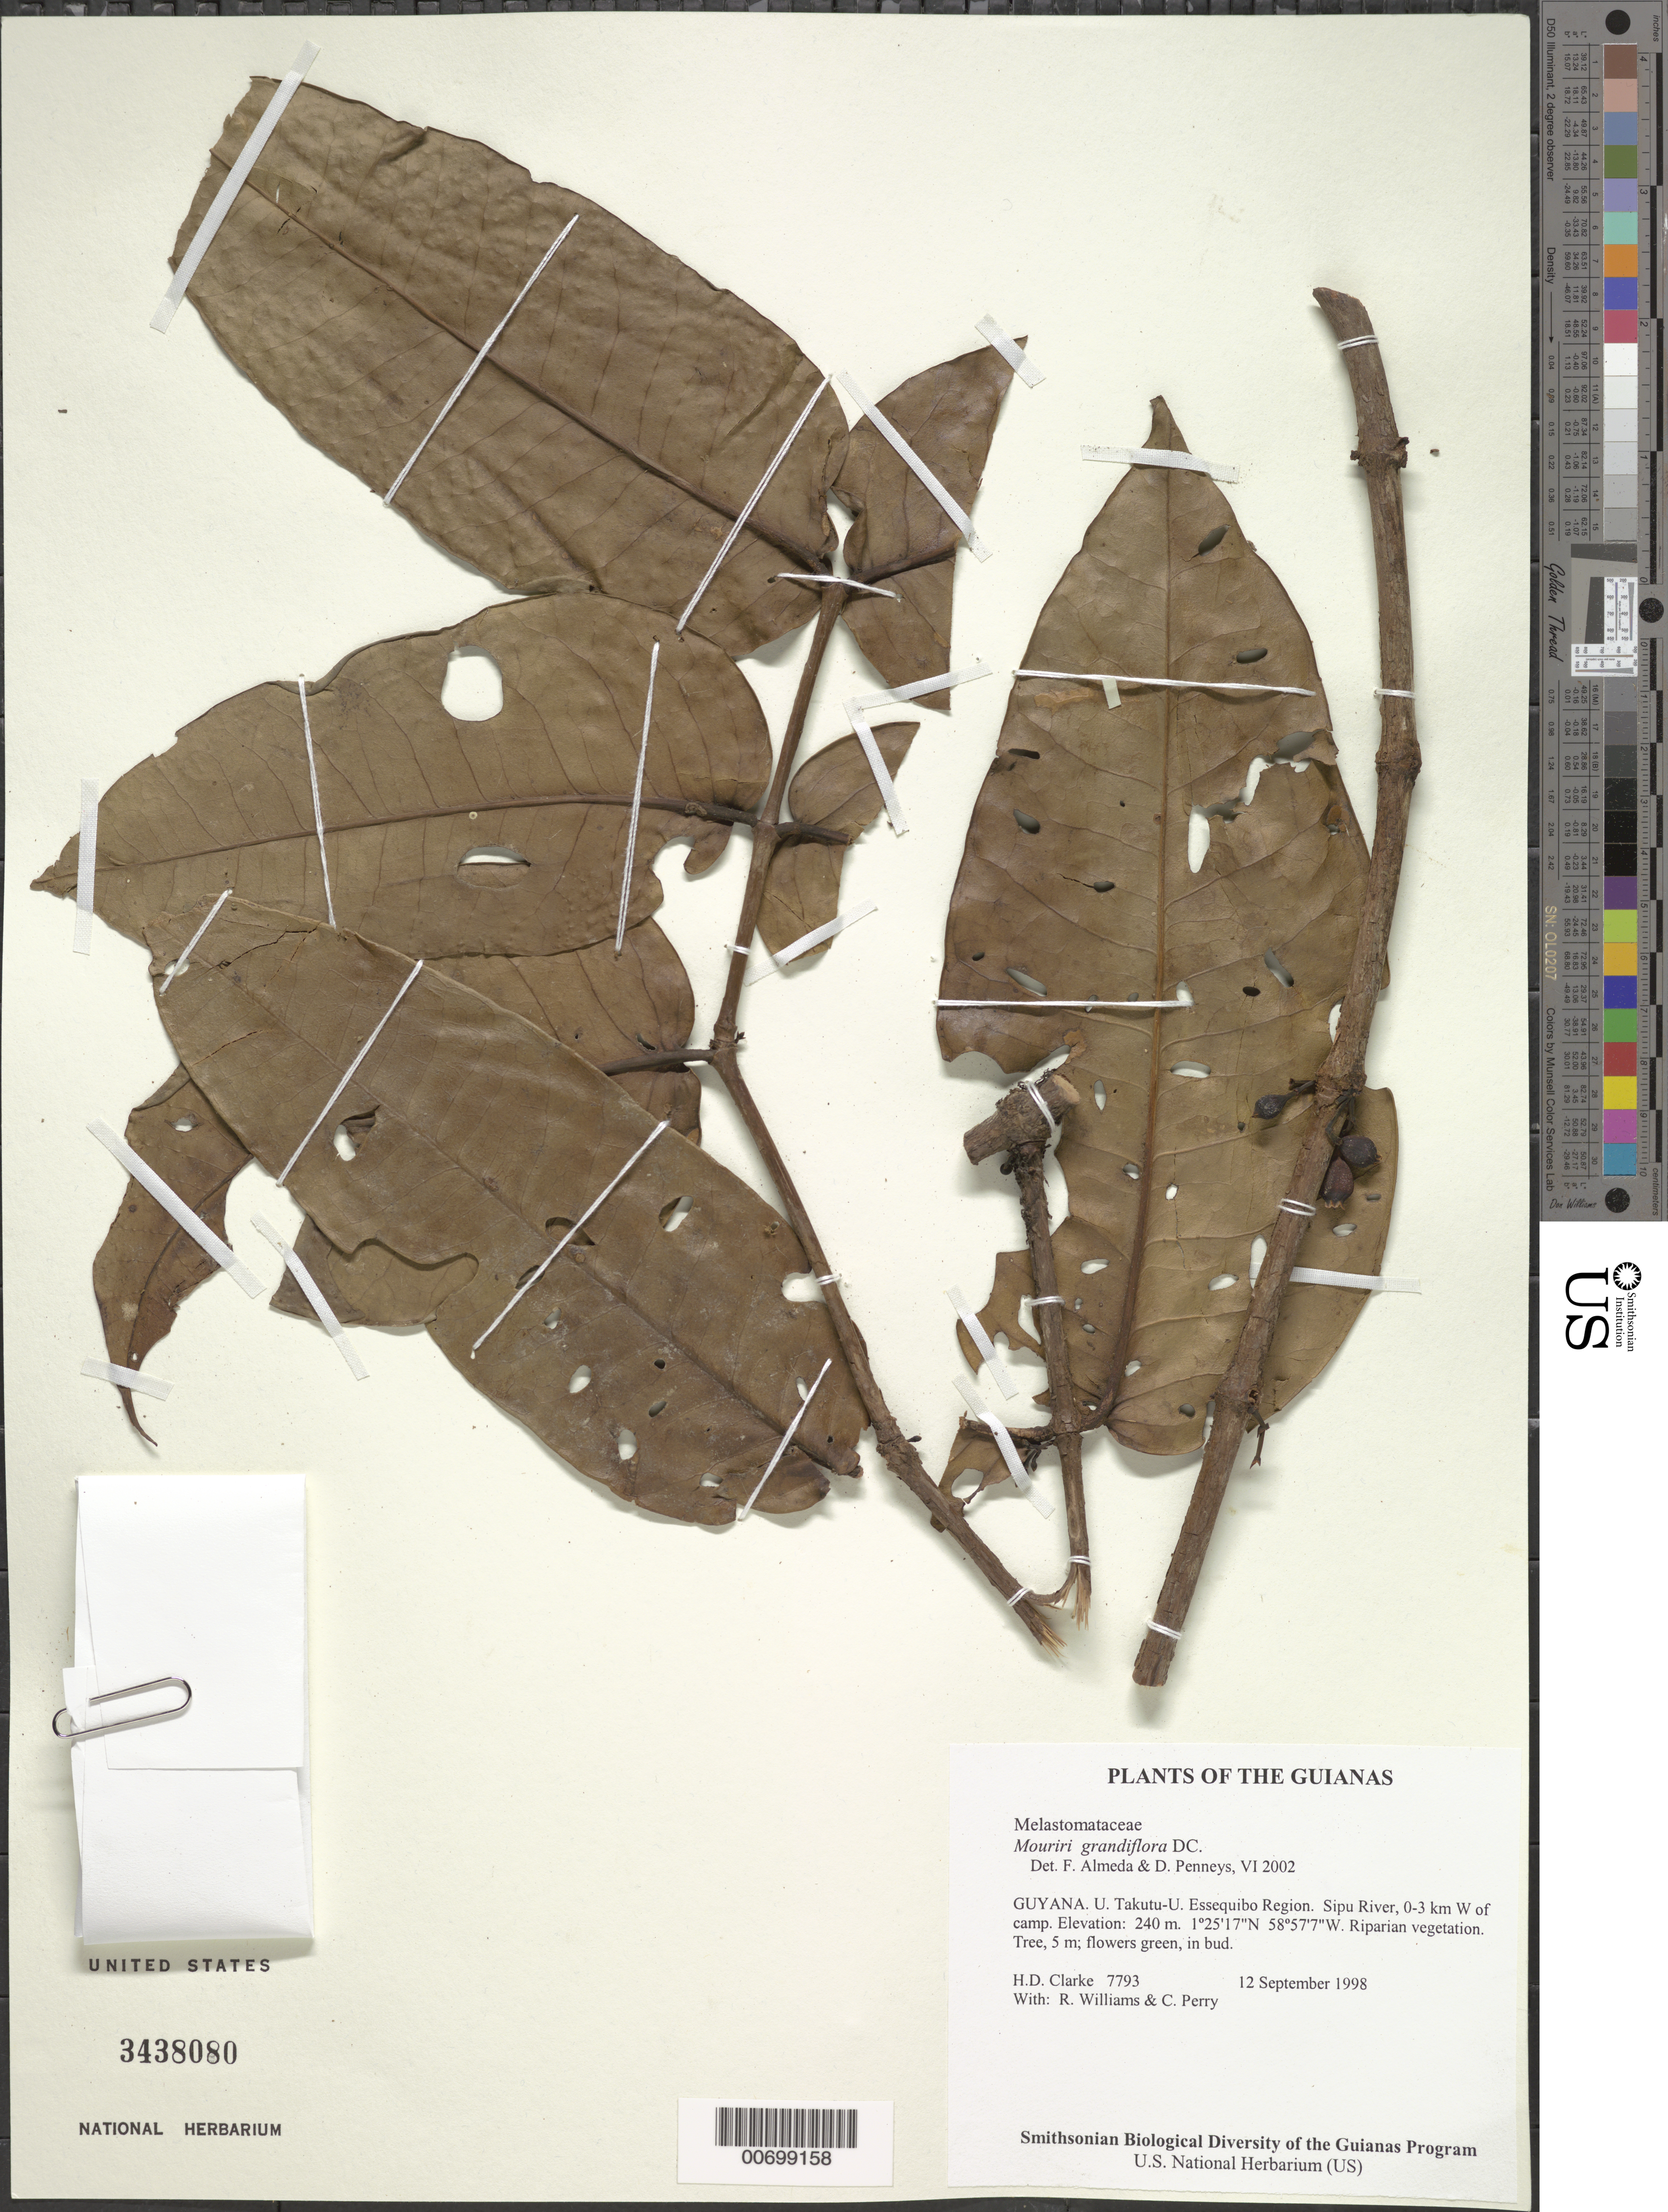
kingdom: Plantae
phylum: Tracheophyta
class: Magnoliopsida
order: Myrtales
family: Melastomataceae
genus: Mouriri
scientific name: Mouriri grandiflora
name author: DC.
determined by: Almeda, F.; Penneys, D. S.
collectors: H. D. Clarke, R. Williams & C. Perry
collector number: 7793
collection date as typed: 12 September 1998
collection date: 1998-09-12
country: Guyana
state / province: U. Takutu-U. Essequibo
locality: Sipu River, 0-3 km W of camp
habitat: Riparian vegetation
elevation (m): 240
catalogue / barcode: US 3438080